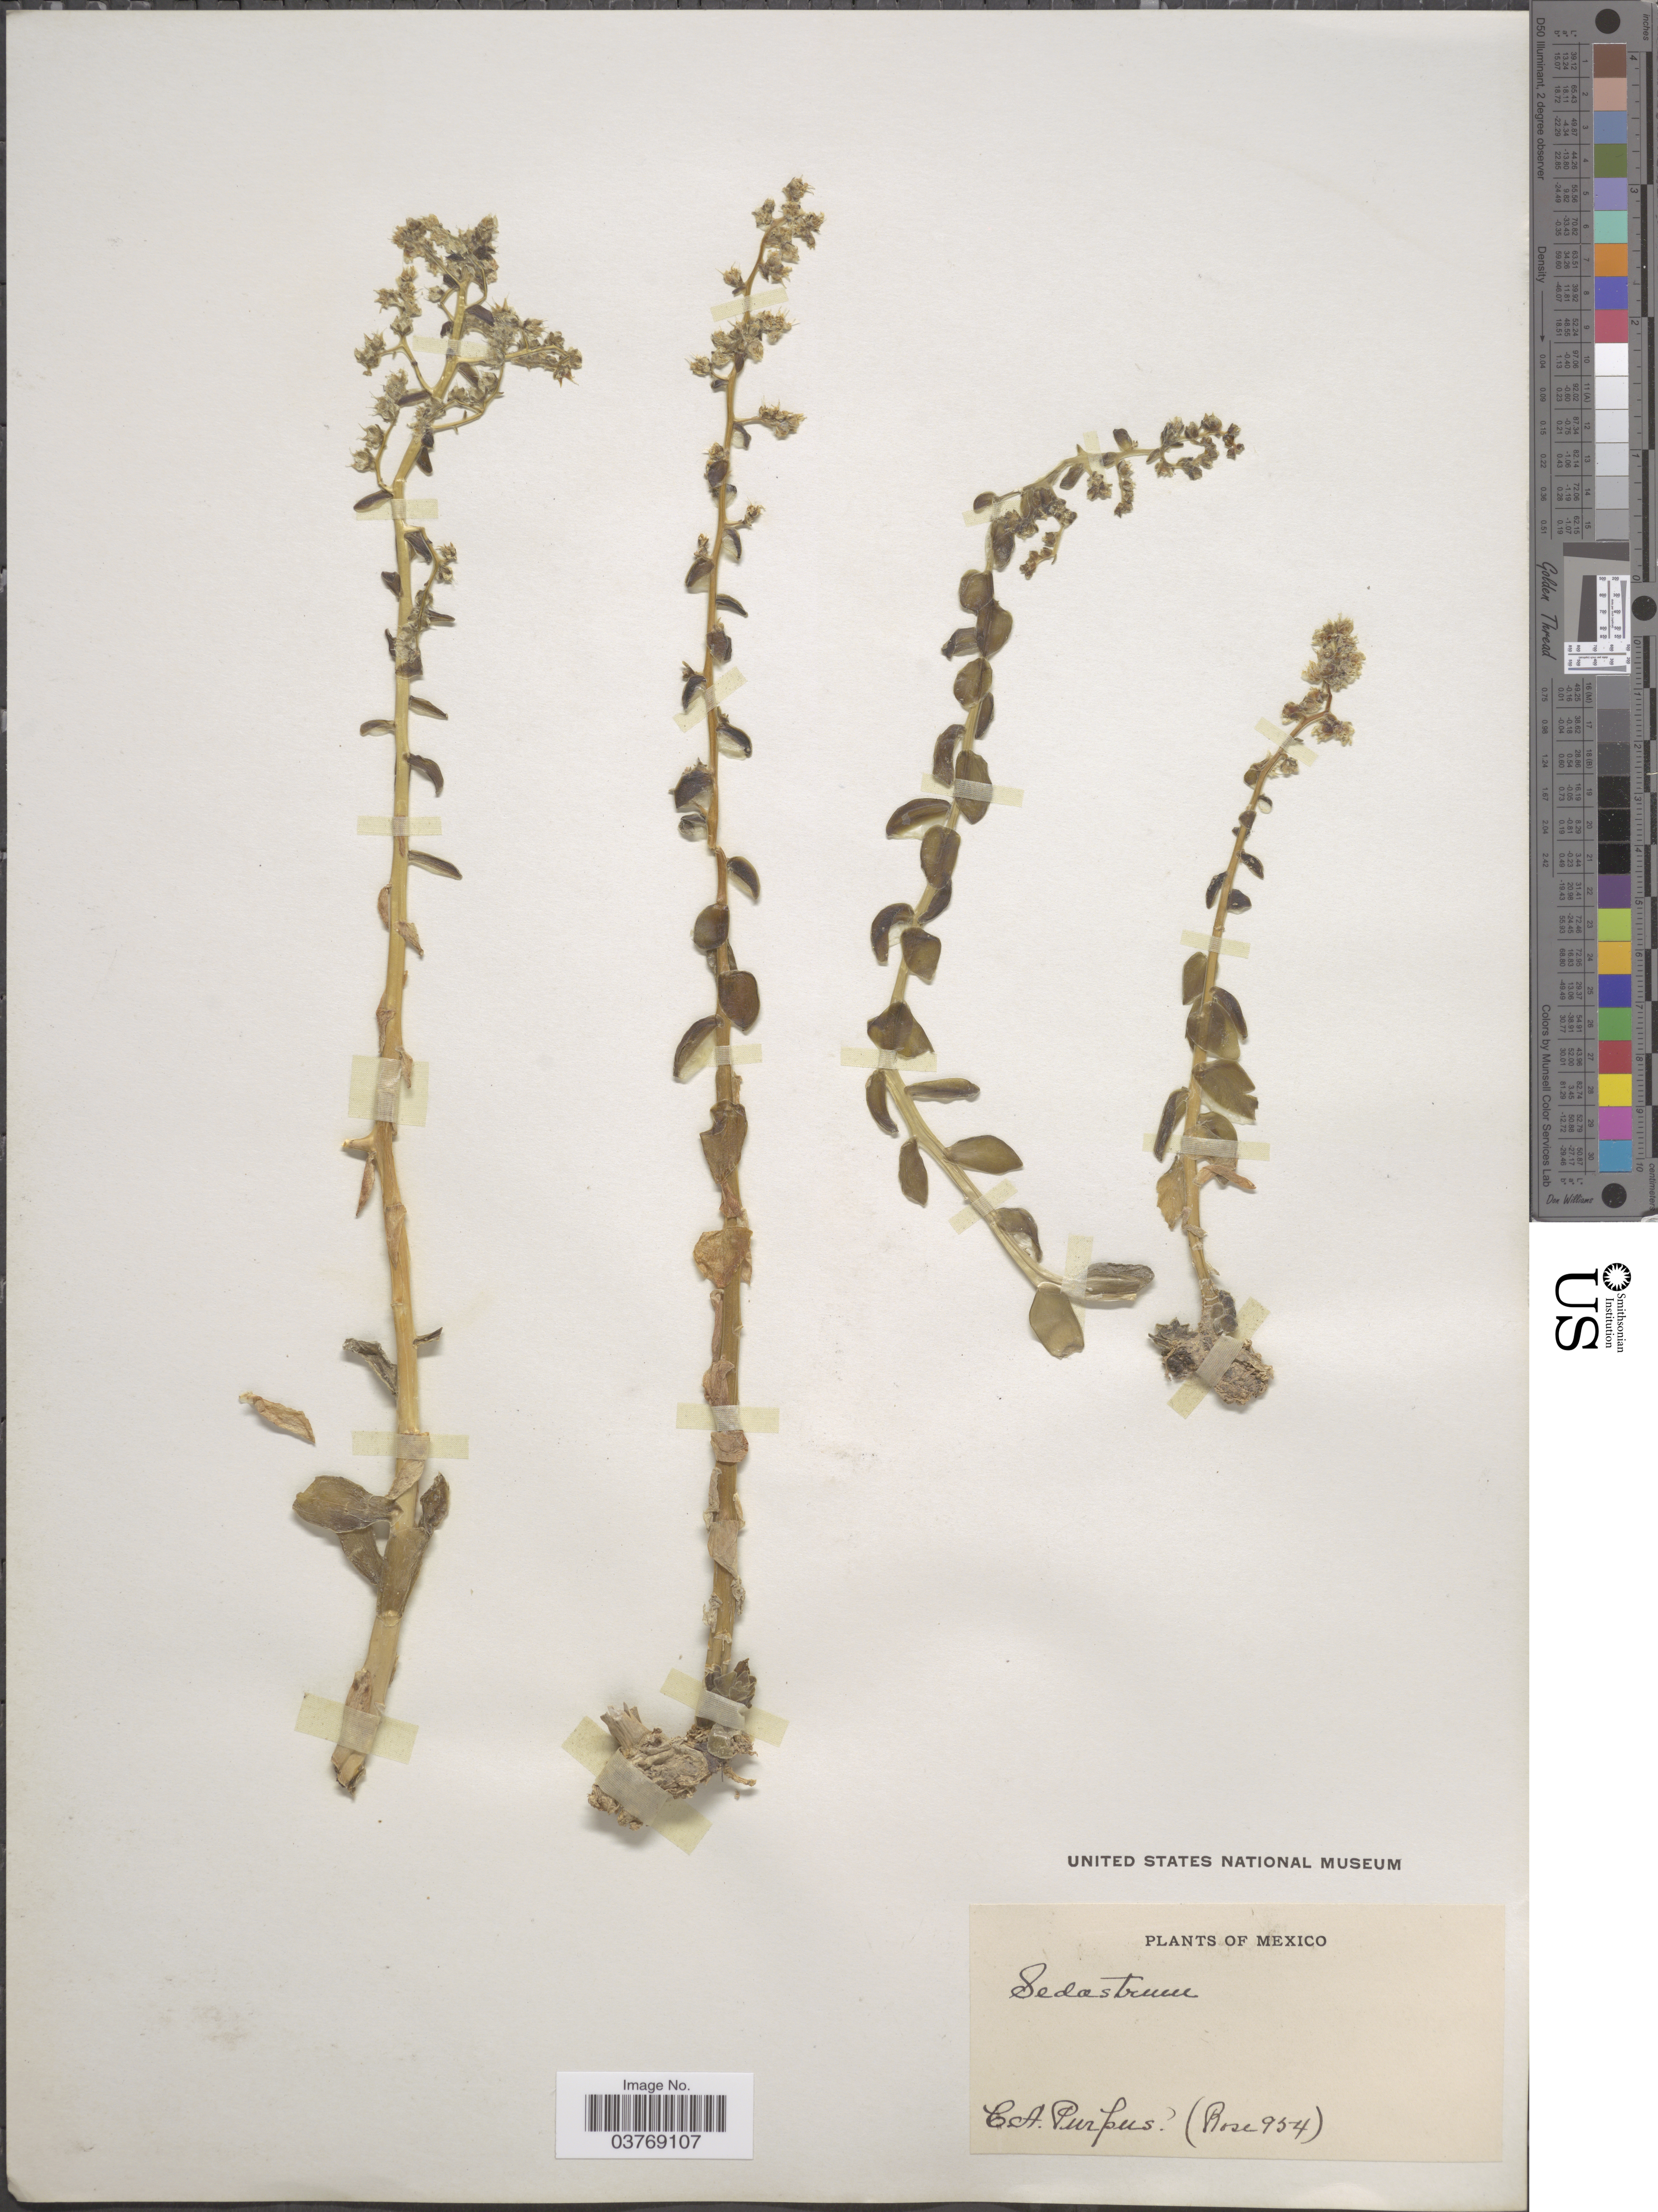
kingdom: Plantae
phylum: Tracheophyta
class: Magnoliopsida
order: Saxifragales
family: Crassulaceae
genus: Sedum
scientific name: Sedum sp.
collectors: C. A. Purpus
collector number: Rose 954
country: Mexico